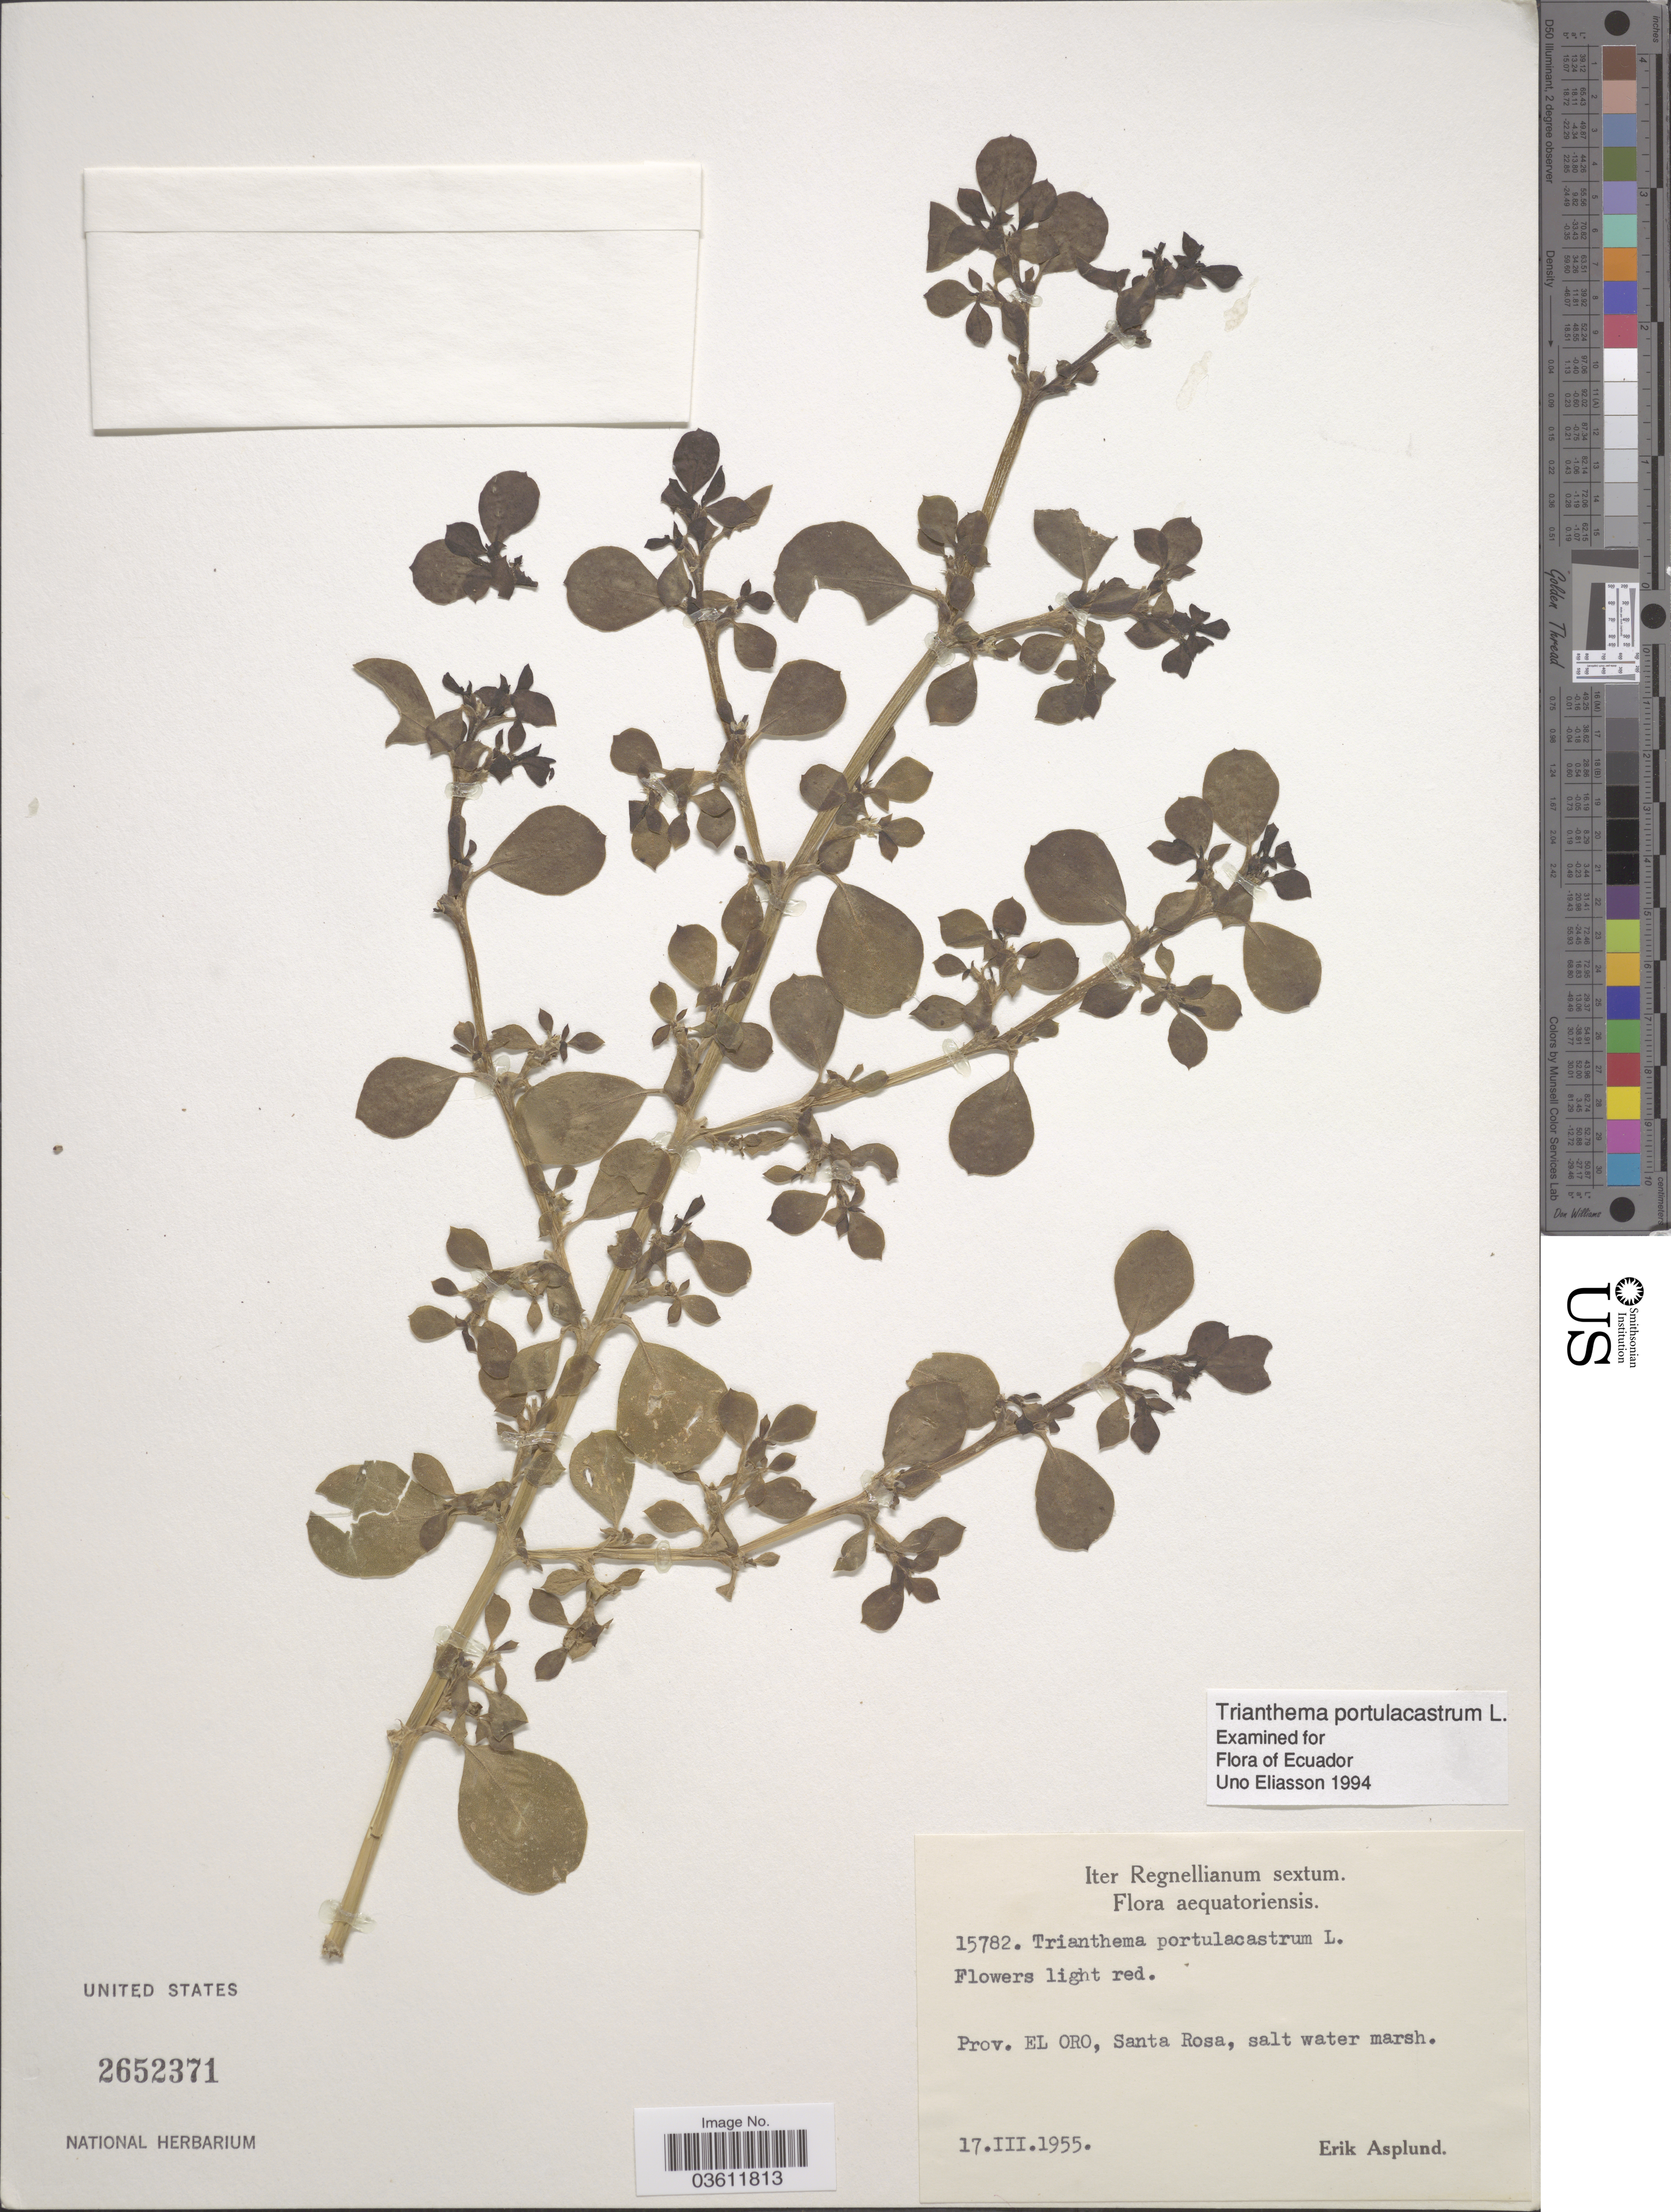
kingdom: Plantae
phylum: Tracheophyta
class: Magnoliopsida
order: Caryophyllales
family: Aizoaceae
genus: Trianthema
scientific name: Trianthema portulacastrum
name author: L.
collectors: E. Asplund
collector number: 15782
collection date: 1955-03-17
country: Ecuador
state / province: El Oro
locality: Santa Rosa, salt water marsh.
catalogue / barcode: US 2652371